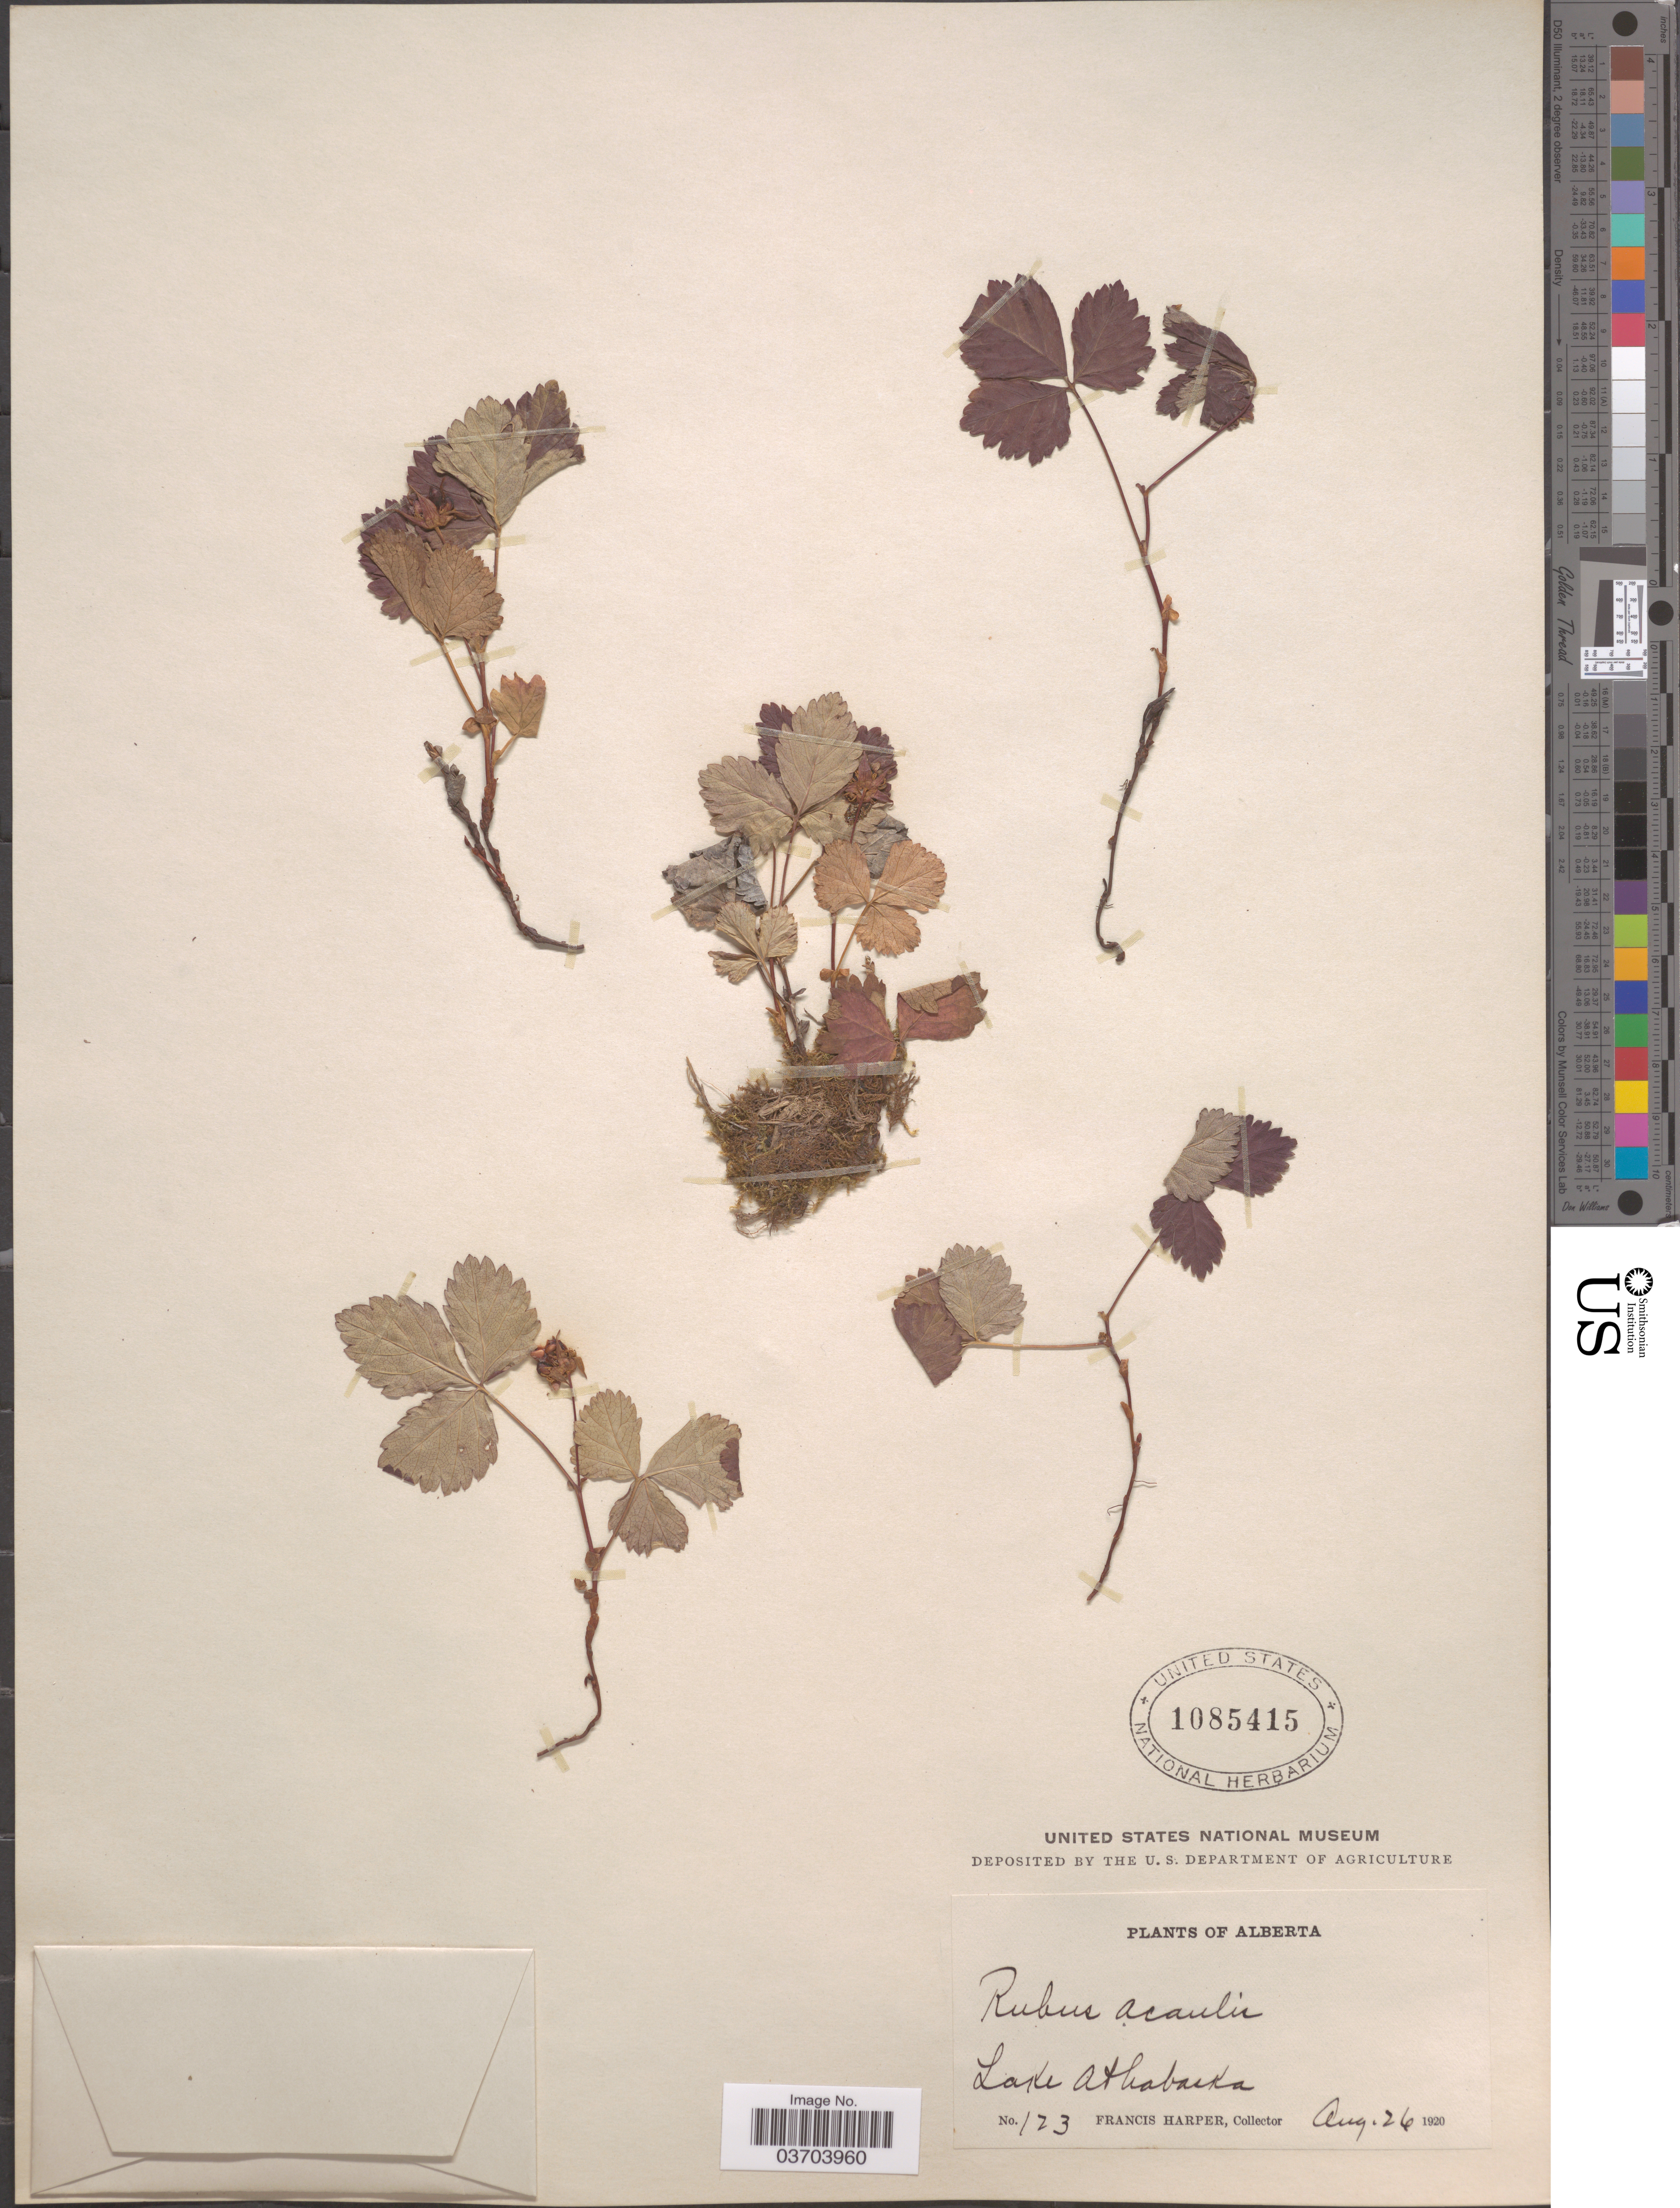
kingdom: Plantae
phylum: Tracheophyta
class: Magnoliopsida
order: Rosales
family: Rosaceae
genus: Rubus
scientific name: Rubus acaulis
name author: Michx.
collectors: F. Harper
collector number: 123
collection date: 1920-08-26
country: Canada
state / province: Alberta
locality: Lake Athabaska.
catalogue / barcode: US 1085415